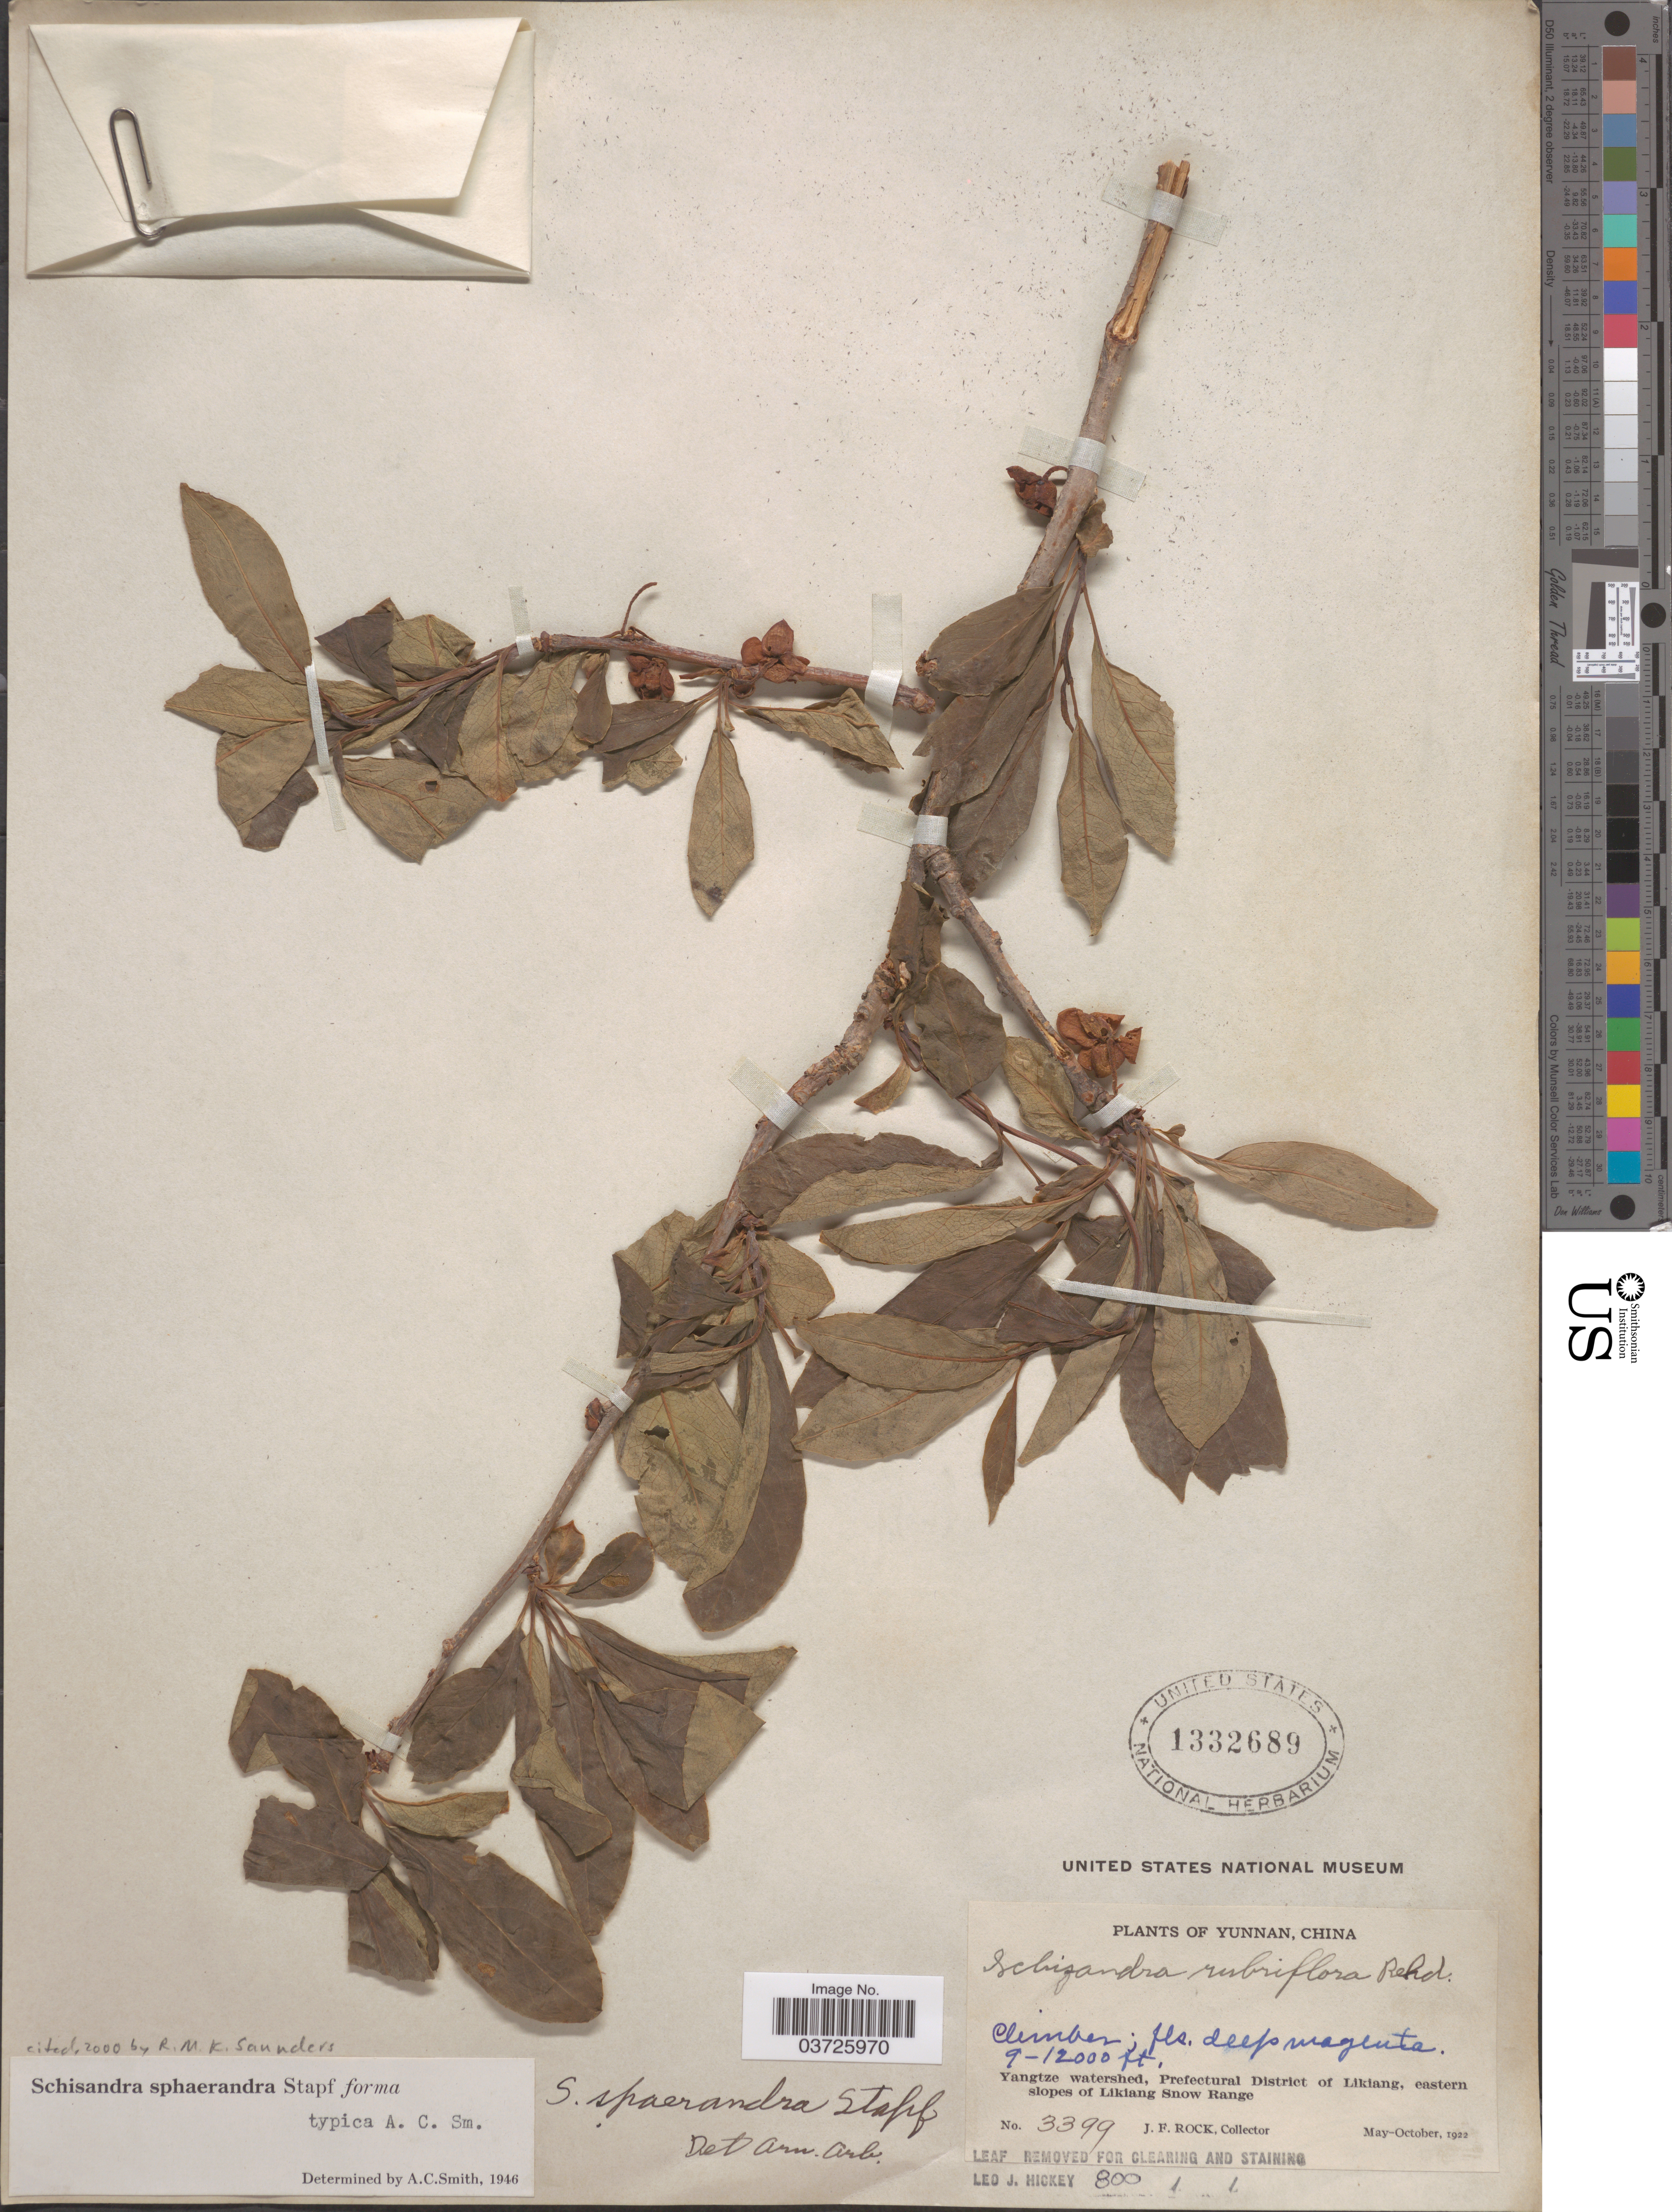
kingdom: Plantae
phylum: Tracheophyta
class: Magnoliopsida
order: Austrobaileyales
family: Schisandraceae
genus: Schisandra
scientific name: Schisandra grandiflora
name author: (Wall.) Hook. f. & Thoms.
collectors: J. Rock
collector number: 3399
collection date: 1922-05/1922-10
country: China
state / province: Yunnan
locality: Yangtze watershed, Prefectural District of Likiang, eastern slopes of Likiang Snow Range.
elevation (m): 2743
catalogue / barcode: US 1332689